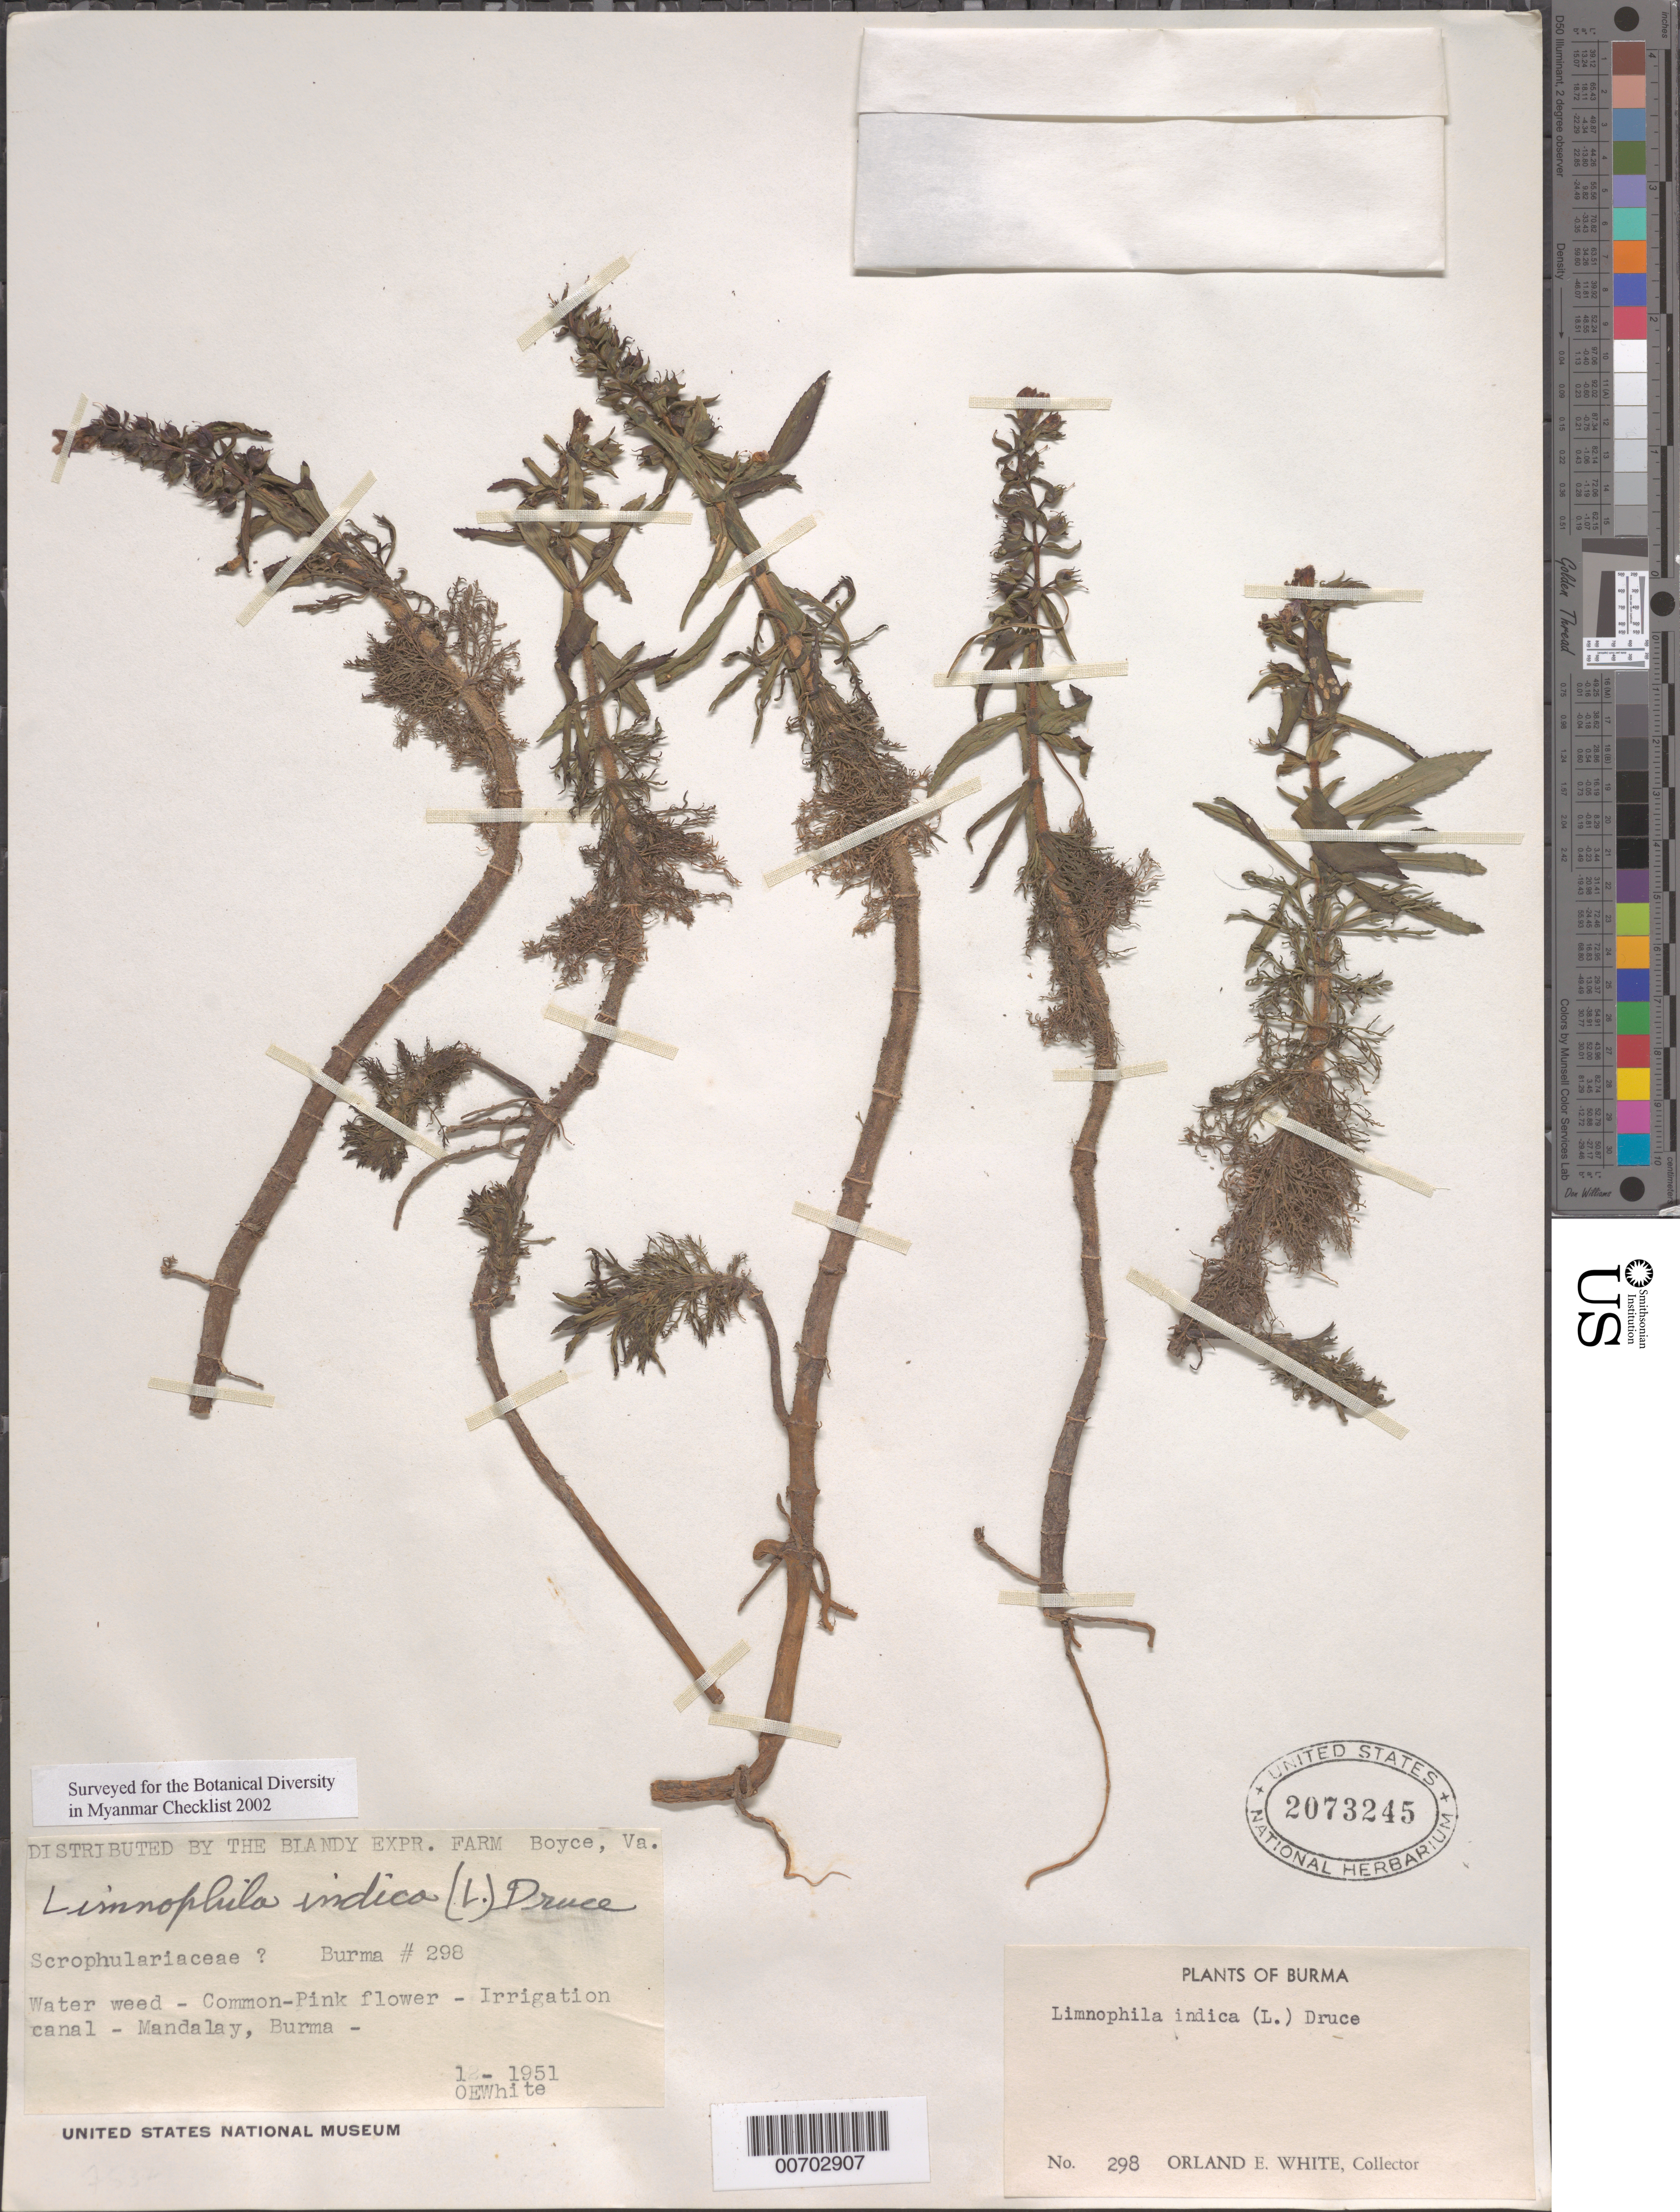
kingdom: Plantae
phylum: Tracheophyta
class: Magnoliopsida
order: Lamiales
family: Orobanchaceae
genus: Lindenbergia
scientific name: Lindenbergia indica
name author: (L.) Vatke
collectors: O. E. White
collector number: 298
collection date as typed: Dec 1951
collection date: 1951-12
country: Myanmar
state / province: Mandalay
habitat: Irrigation canal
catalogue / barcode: US 2073245